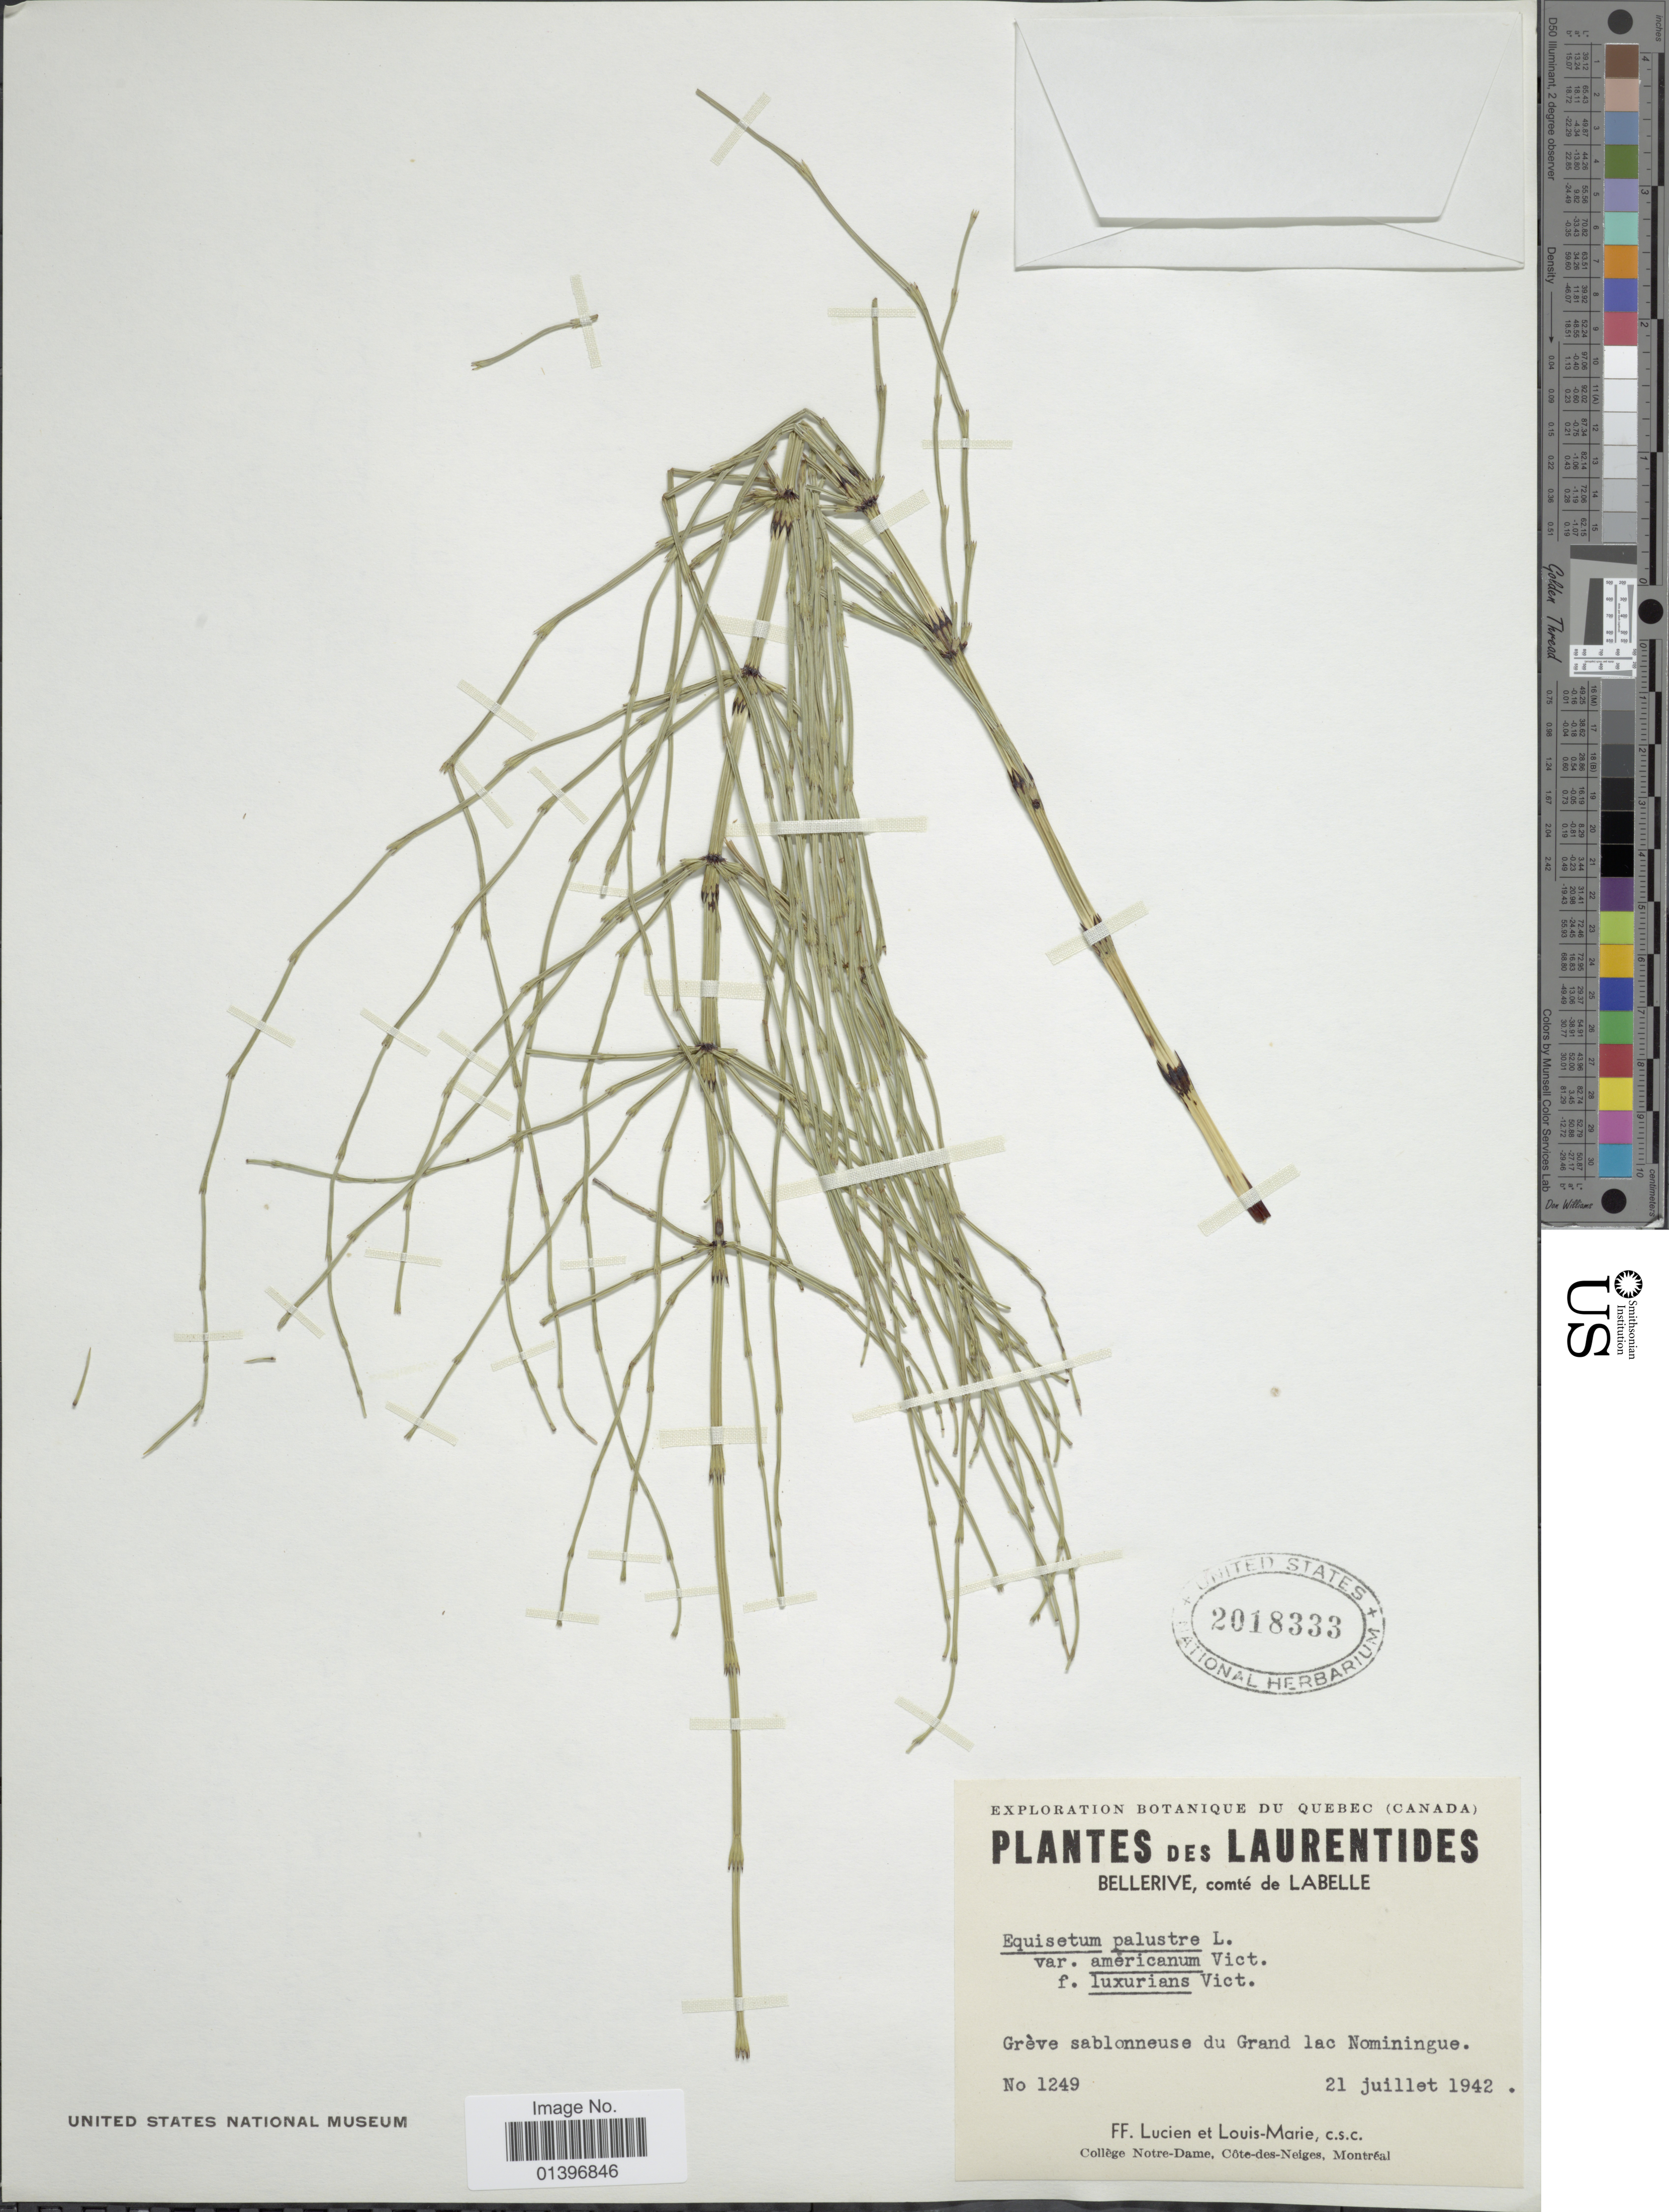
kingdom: Plantae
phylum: Tracheophyta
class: Polypodiopsida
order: Equisetales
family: Equisetaceae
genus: Equisetum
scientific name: Equisetum palustre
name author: L.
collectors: F. Lucien & L.-M. LaLonde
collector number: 1249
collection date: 1942-07-21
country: Canada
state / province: Quebec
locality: Plantes de Laurentides. Bellerive, comté de Labelle. Grève sablonneuse du Grand lac Nominingue.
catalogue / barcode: US 2018333